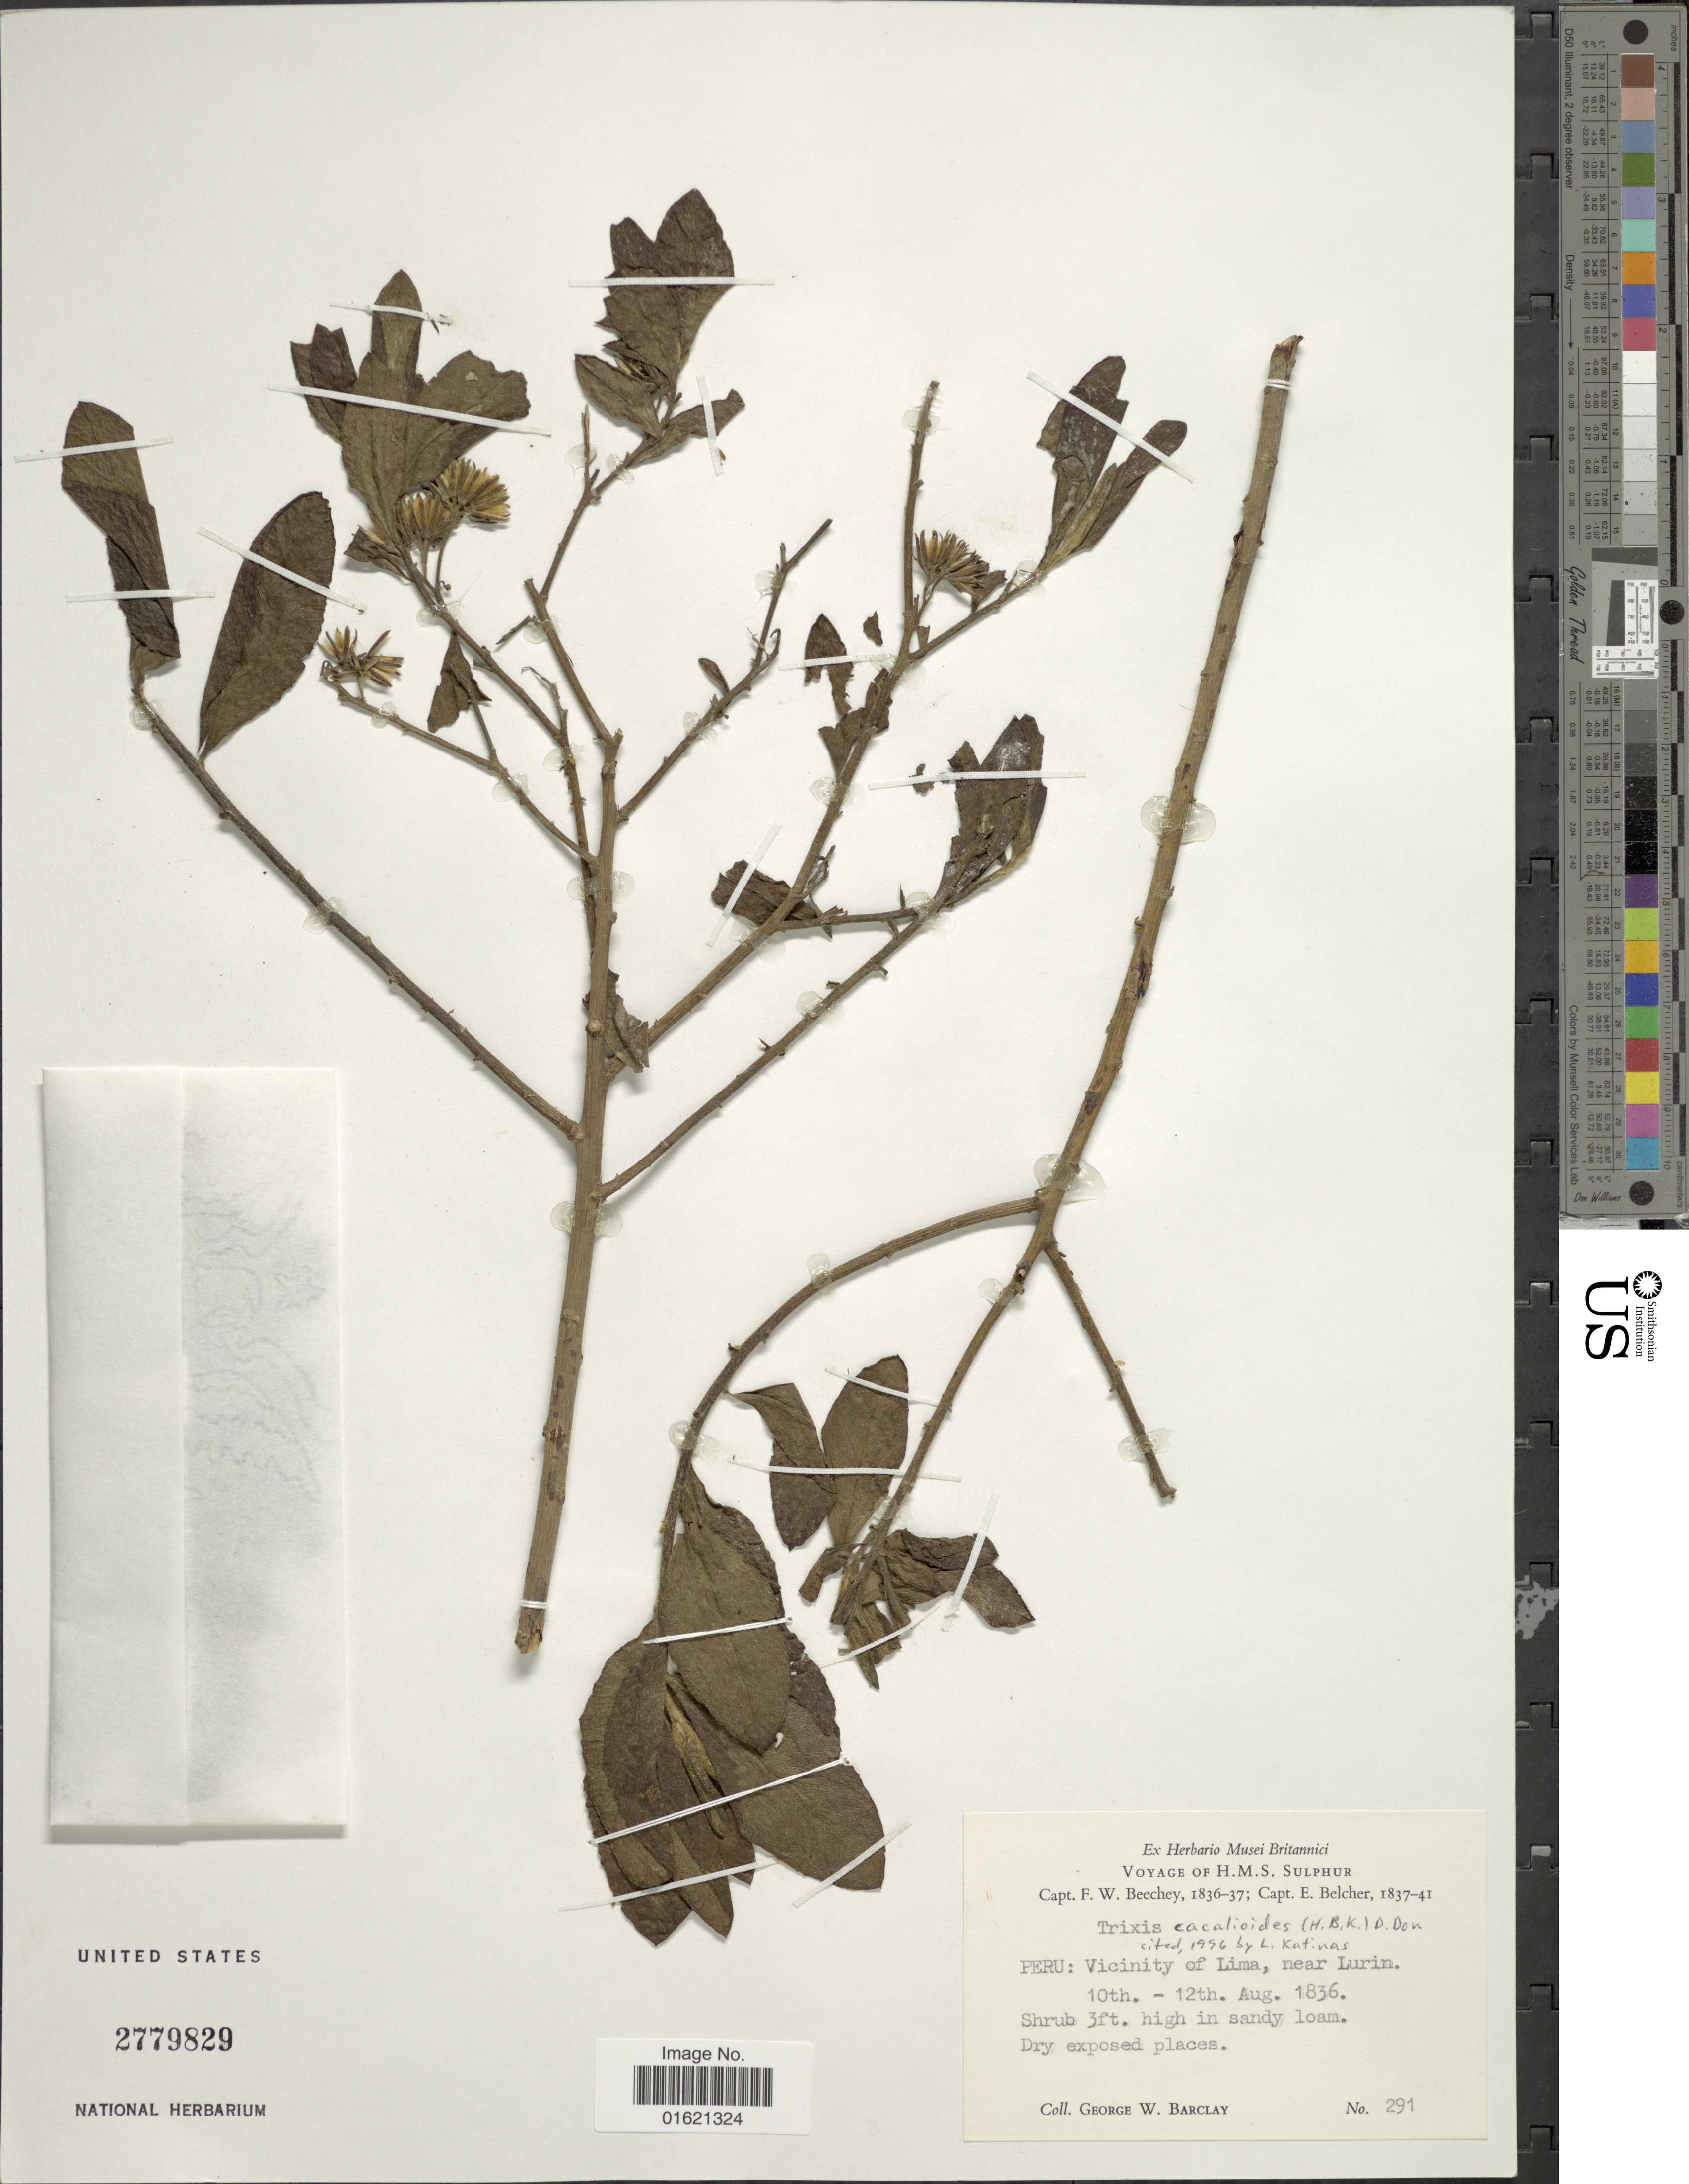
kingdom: Plantae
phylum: Tracheophyta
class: Magnoliopsida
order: Asterales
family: Asteraceae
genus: Trixis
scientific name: Trixis cacalioides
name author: (Kunth) D. Don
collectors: G. W. Barclay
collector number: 291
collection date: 1836-08-10/1836-08-12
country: Peru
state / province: Lima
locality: Peru: Vicinity of Lima, near Lurin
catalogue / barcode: US 2779829